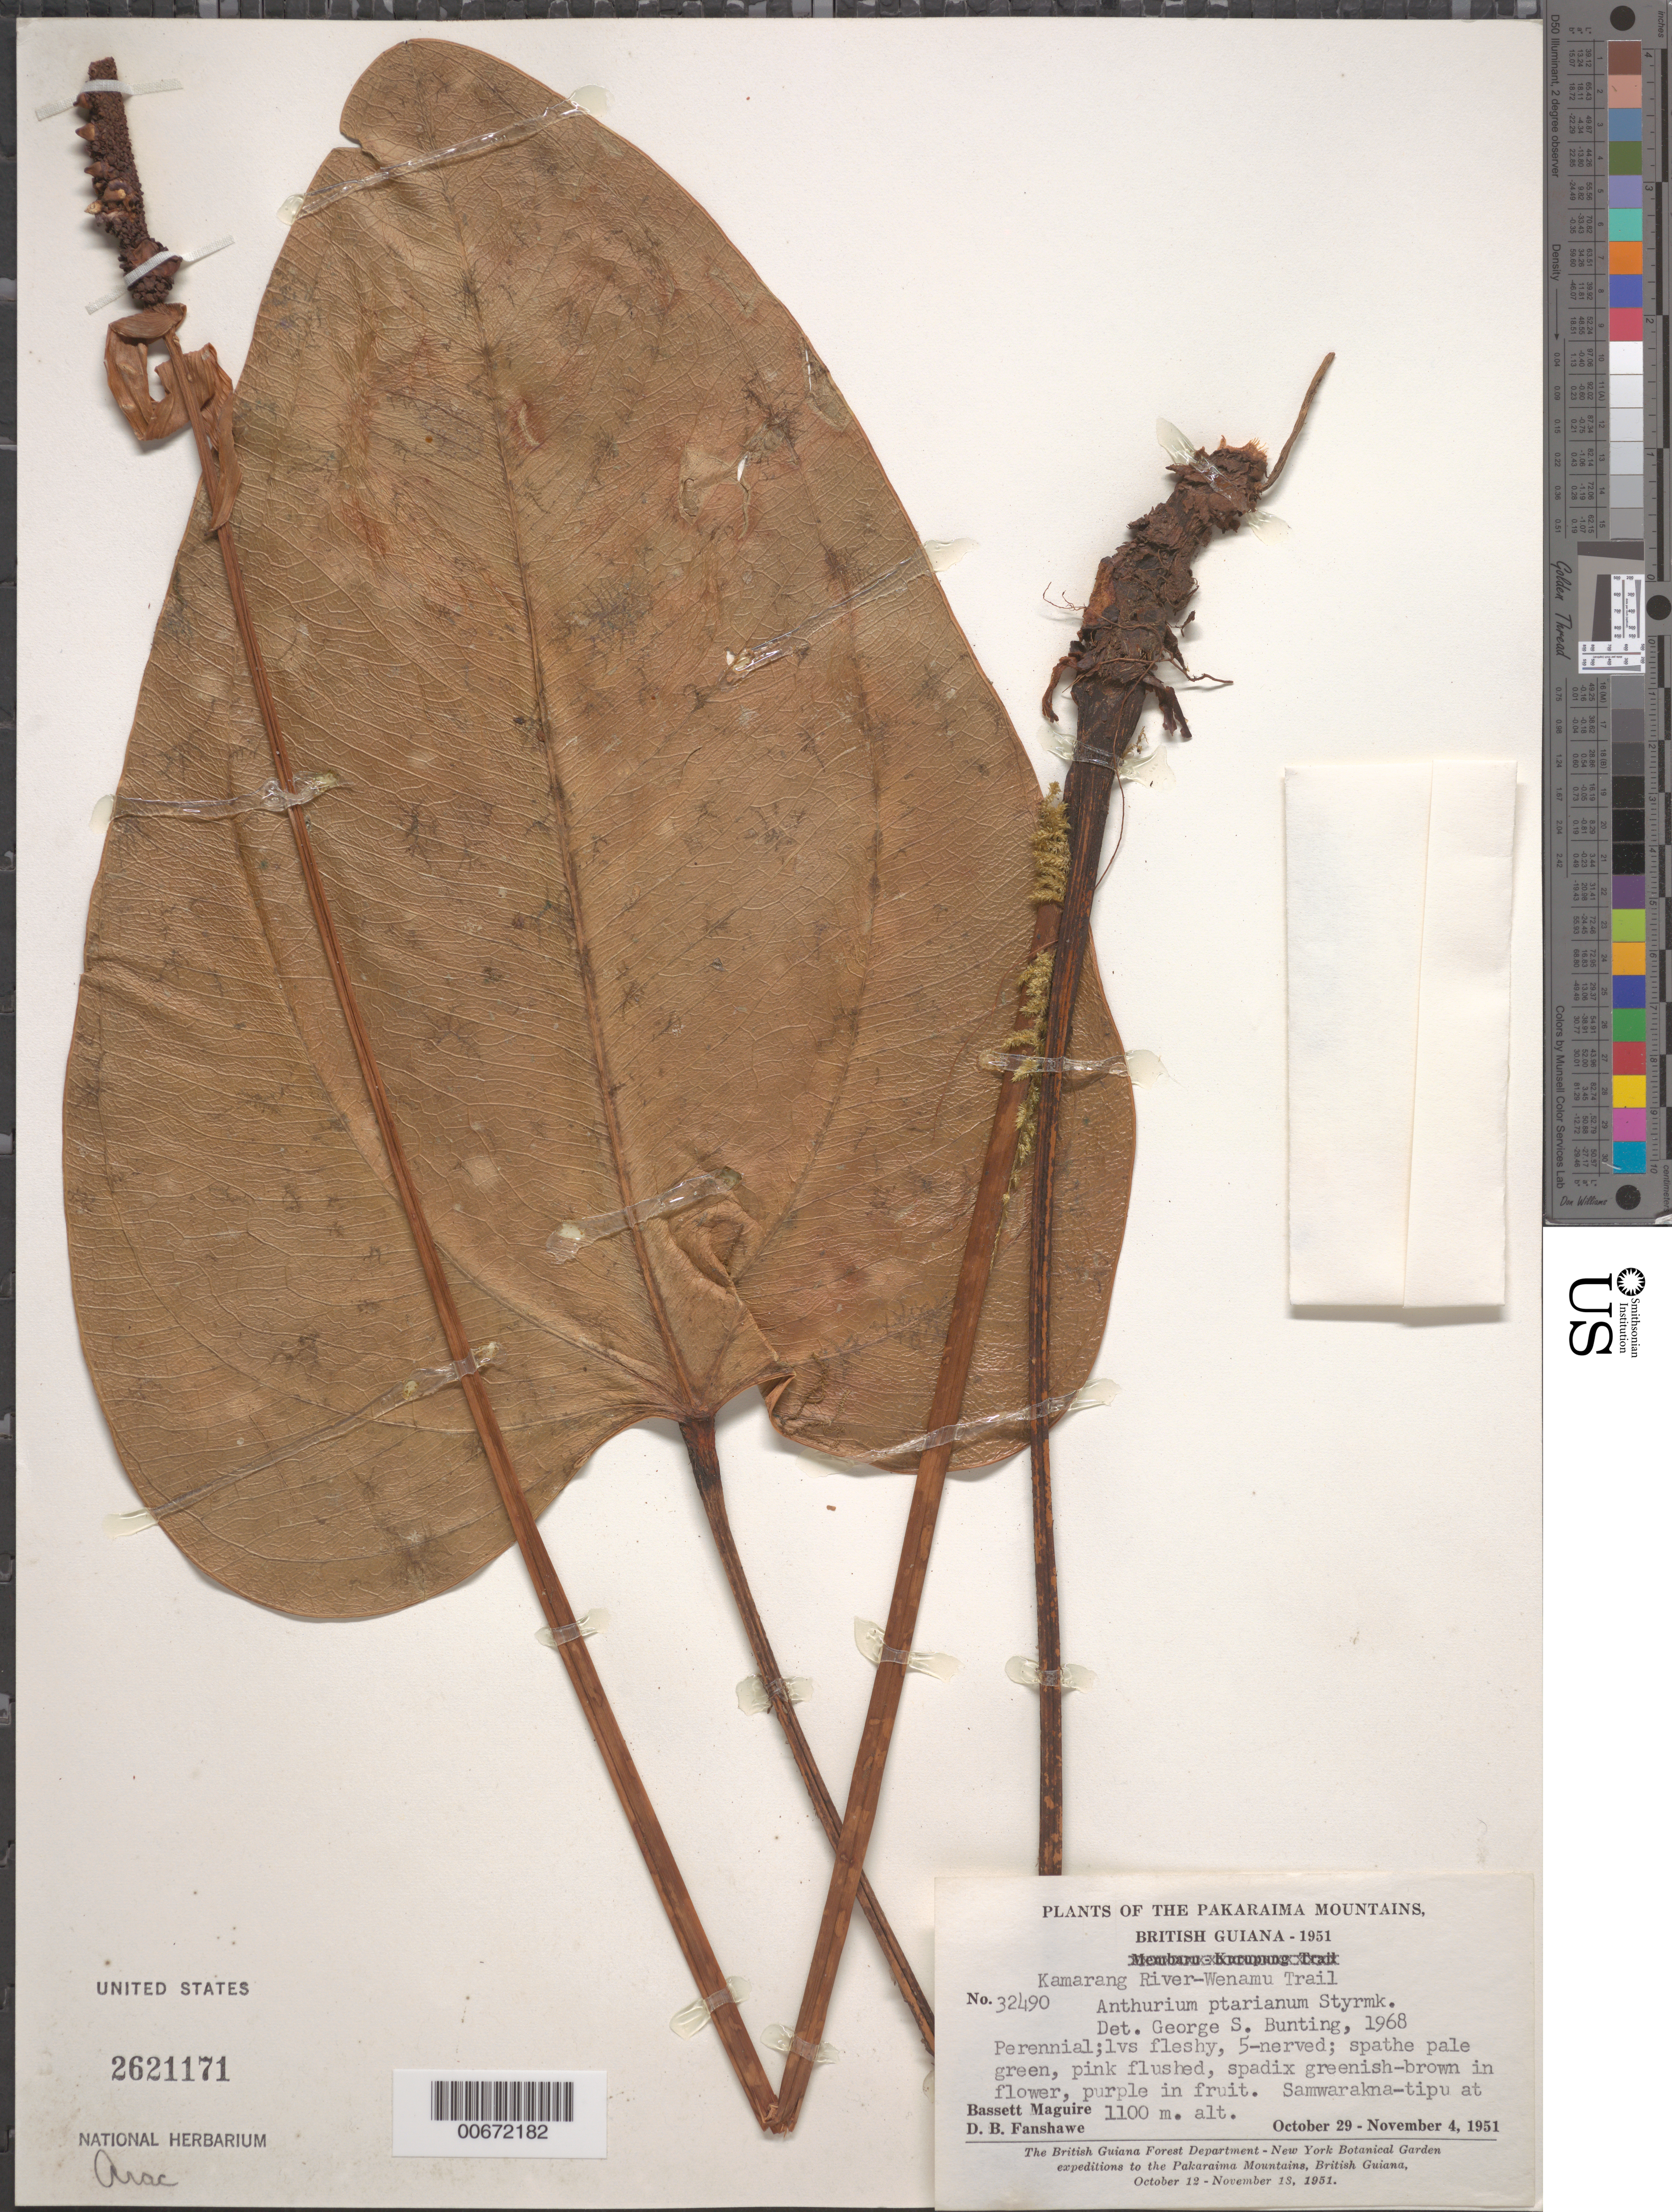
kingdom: Plantae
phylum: Tracheophyta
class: Liliopsida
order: Alismatales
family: Araceae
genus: Anthurium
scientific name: Anthurium ptarianum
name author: Steyerm.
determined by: Bunting, G. S.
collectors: B. Maguire & D. B. Fanshawe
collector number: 32490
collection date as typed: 9-Nov-51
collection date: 1951-11-09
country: Guyana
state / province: Cuyuni-Mazaruni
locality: Samwarakna-tipu (Holi-tipu), Kamarang River - Wenamu Trail, Pakaraima Mts.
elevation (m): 1100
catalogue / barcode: US 2621171